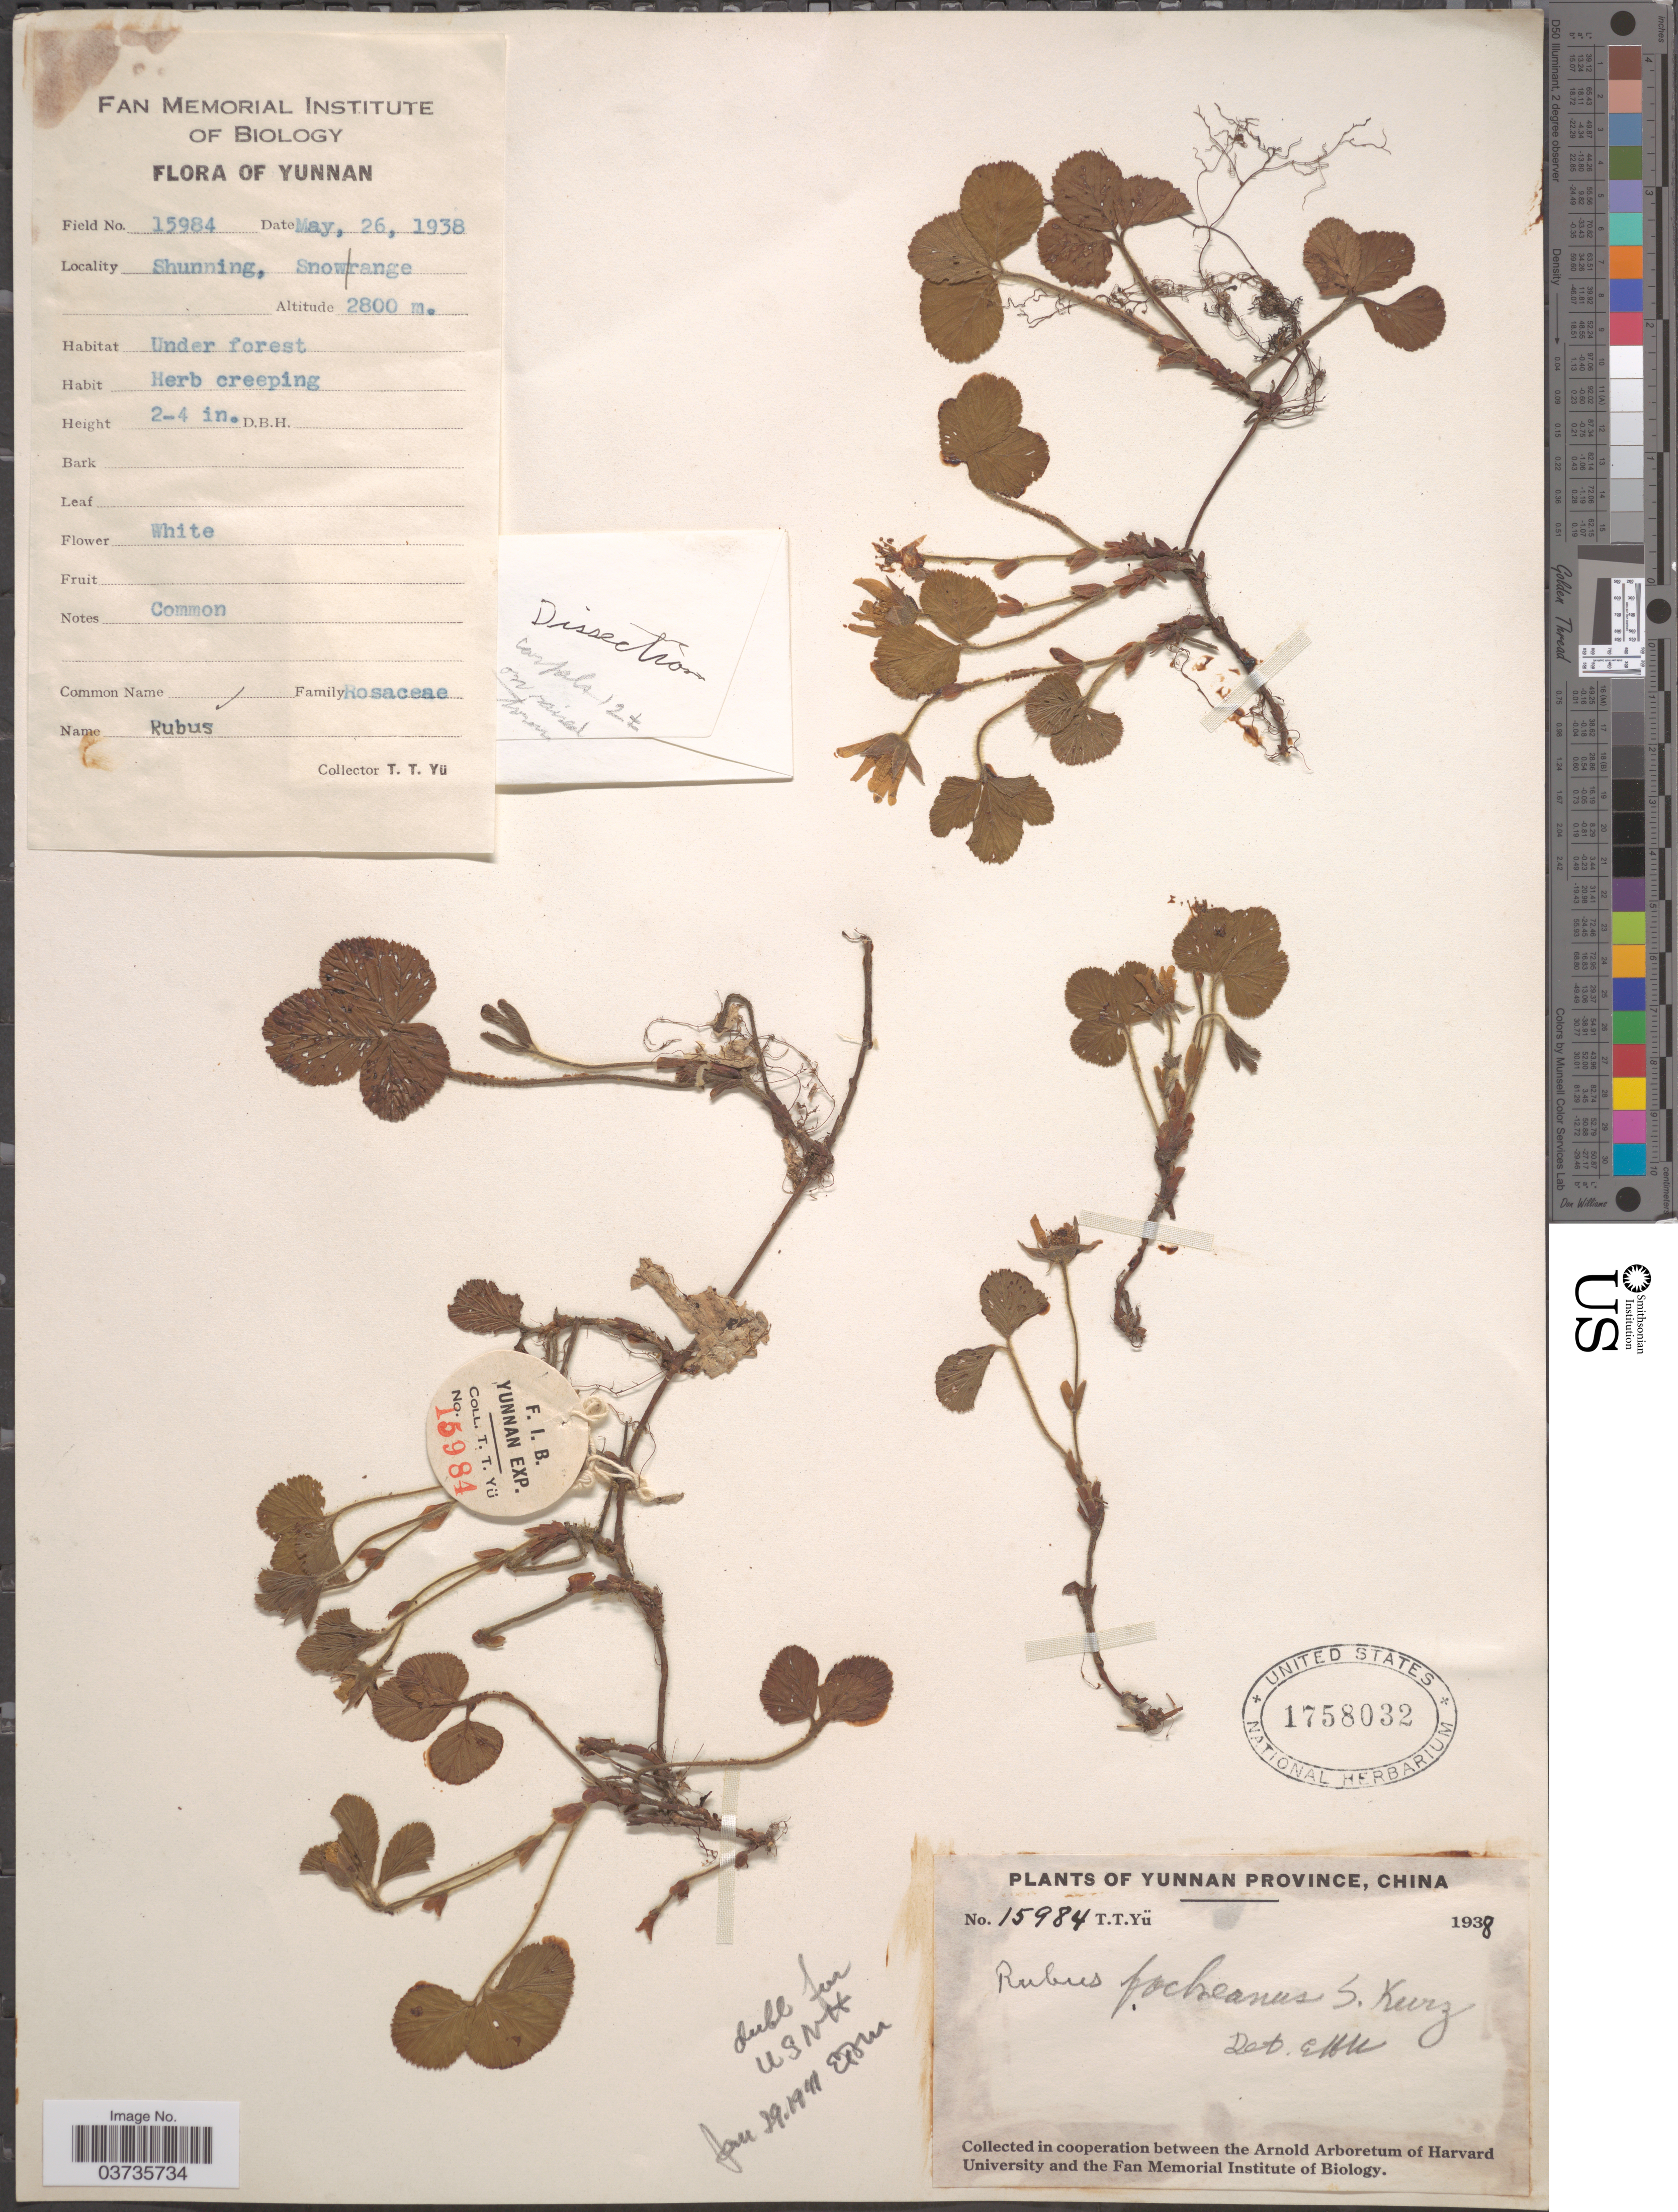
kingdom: Plantae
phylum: Tracheophyta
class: Magnoliopsida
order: Rosales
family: Rosaceae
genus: Rubus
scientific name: Rubus fockeanus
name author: Kurz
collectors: T. T.T. Yu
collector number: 15984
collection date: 1938-05-26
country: China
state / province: Yunnan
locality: Shunning, Snow range.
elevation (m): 2800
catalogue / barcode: US 1758032